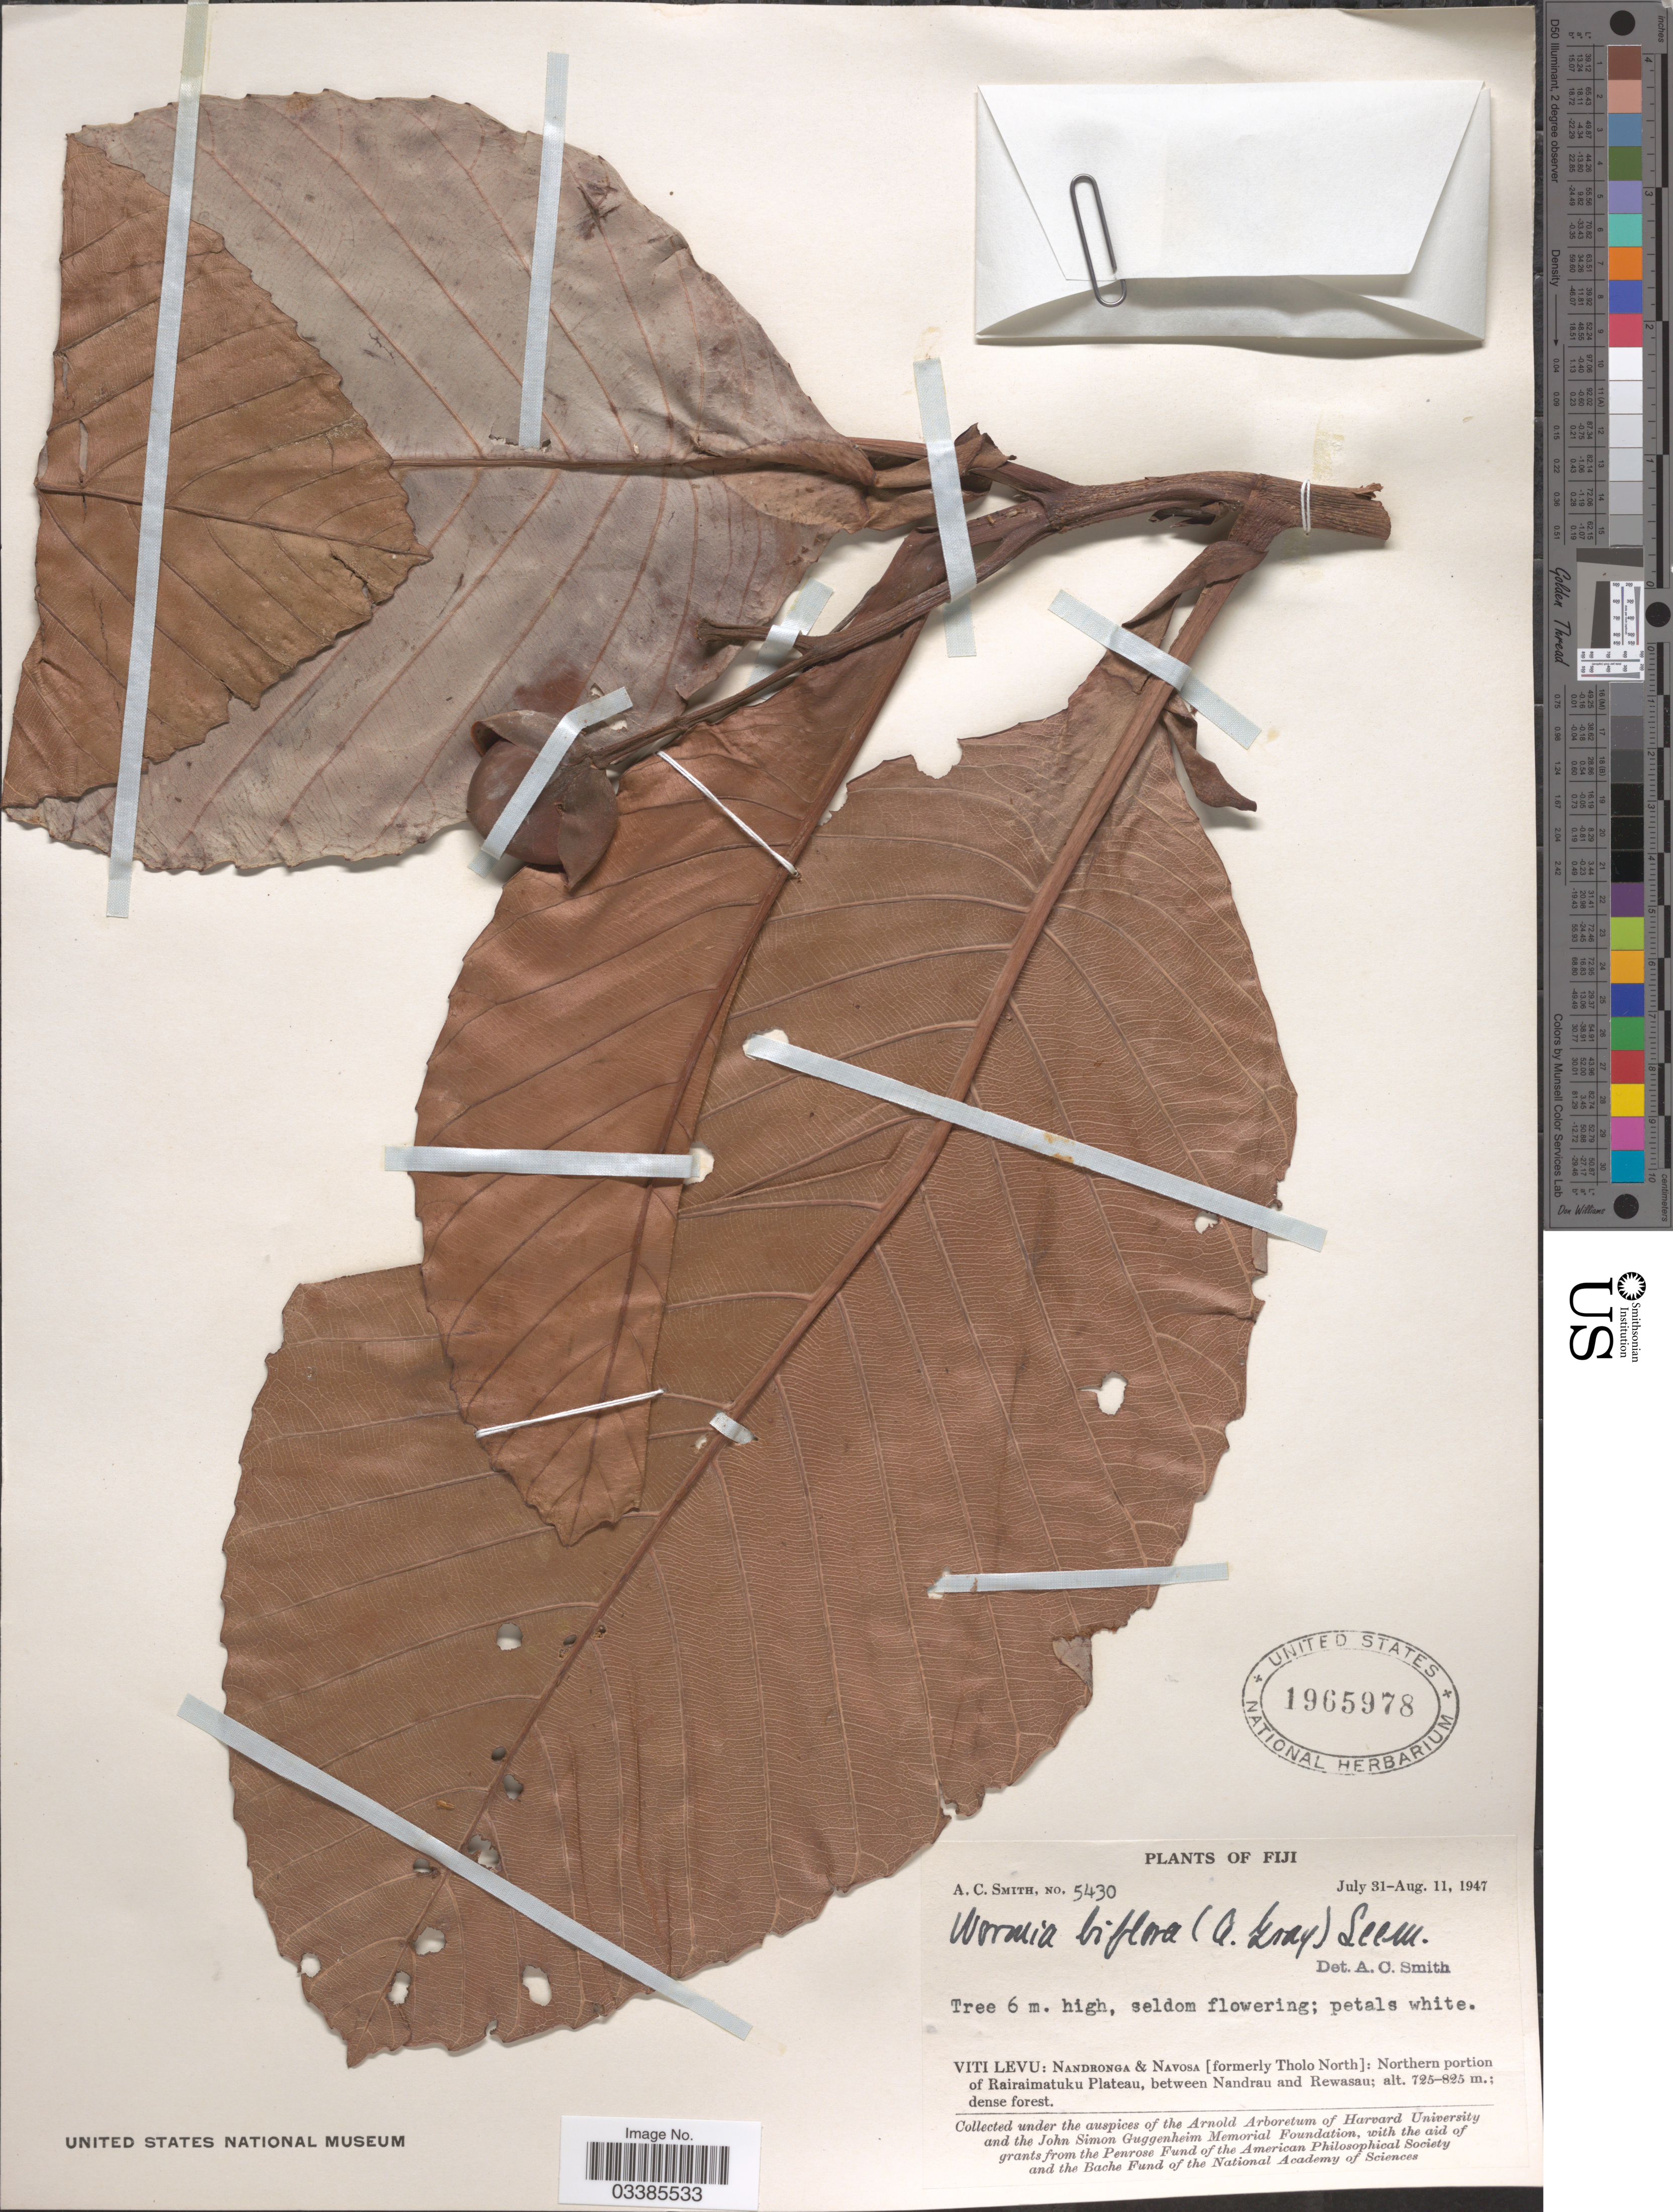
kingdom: Plantae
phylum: Tracheophyta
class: Magnoliopsida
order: Dilleniales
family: Dilleniaceae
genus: Dillenia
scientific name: Dillenia biflora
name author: (A. Gray) Martelli ex Guill.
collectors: A. C. Smith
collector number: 5430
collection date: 1947-07-31/1947-08-11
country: Fiji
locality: Viti Levu: Nandronga & Navosa [formerly Tholo North]: Northern portion of Rairaimatuku Plateau, between Nandrau and Rewasau.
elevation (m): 725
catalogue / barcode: US 1965978